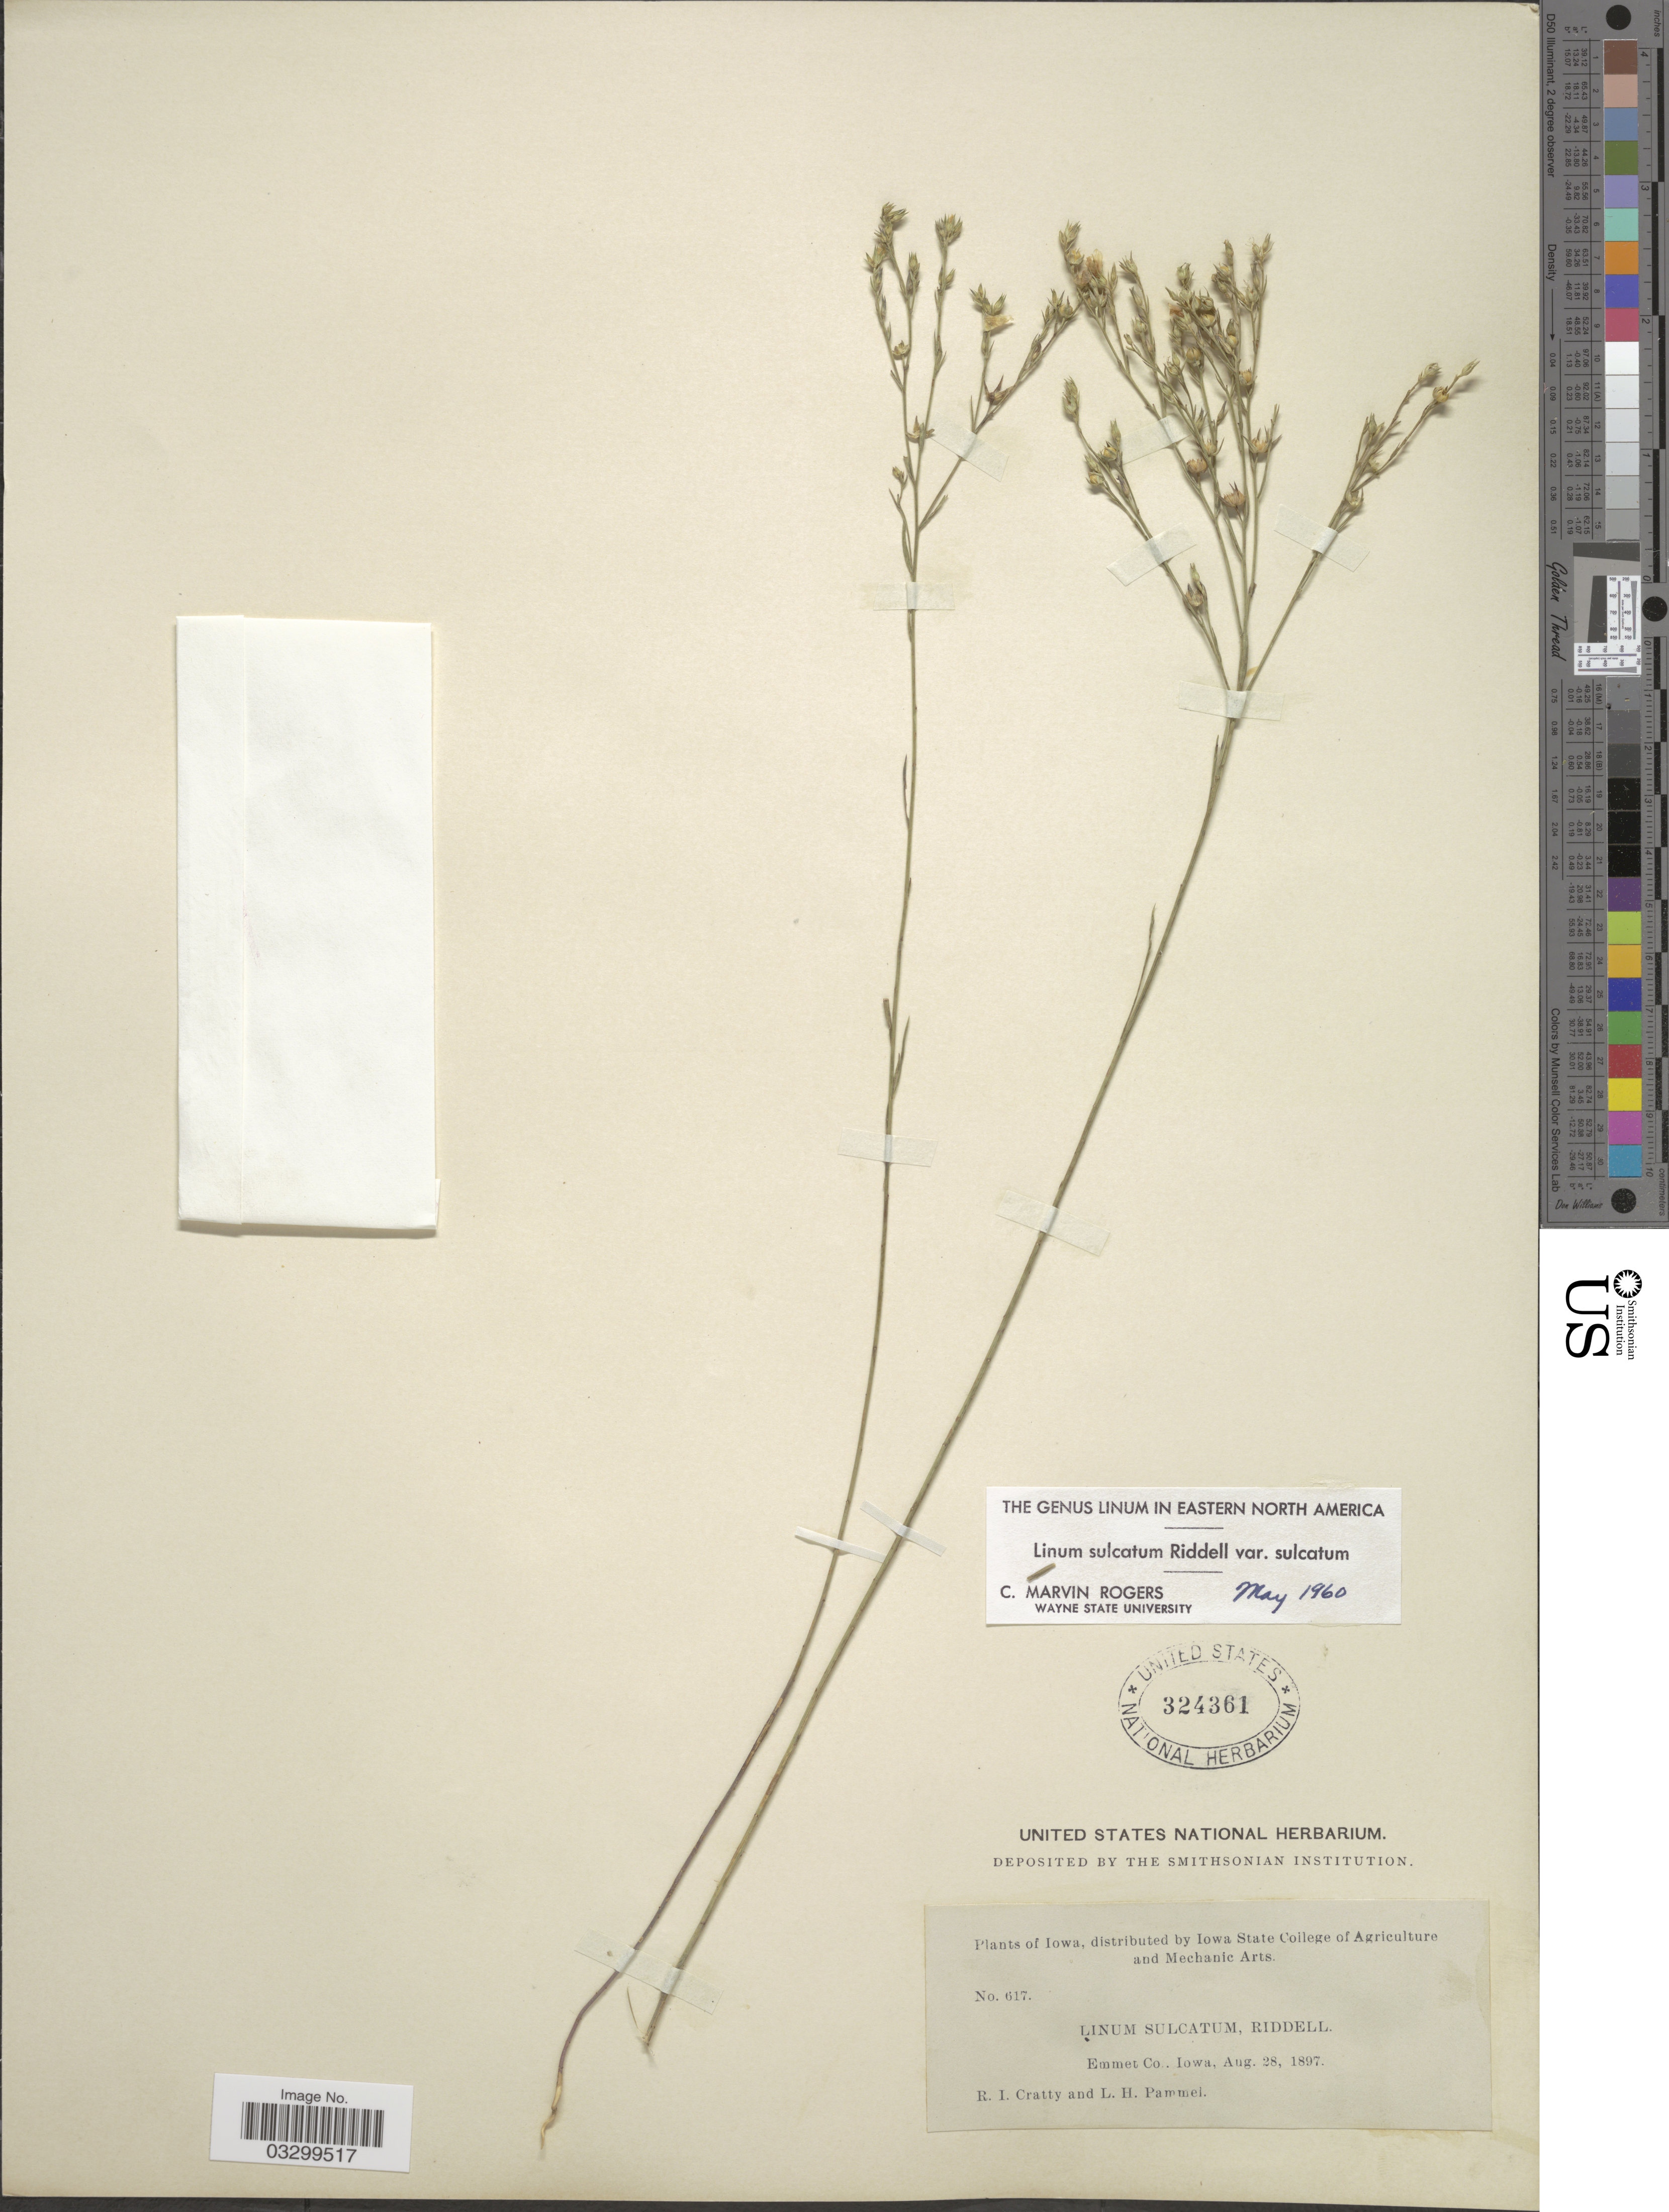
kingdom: Plantae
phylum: Tracheophyta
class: Magnoliopsida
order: Malpighiales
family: Linaceae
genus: Linum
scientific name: Linum sulcatum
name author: Riddell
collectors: R. Cratty & L. Pammel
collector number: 617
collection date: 1897-08-28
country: United States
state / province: Iowa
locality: Emmet Co.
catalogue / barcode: US 324361